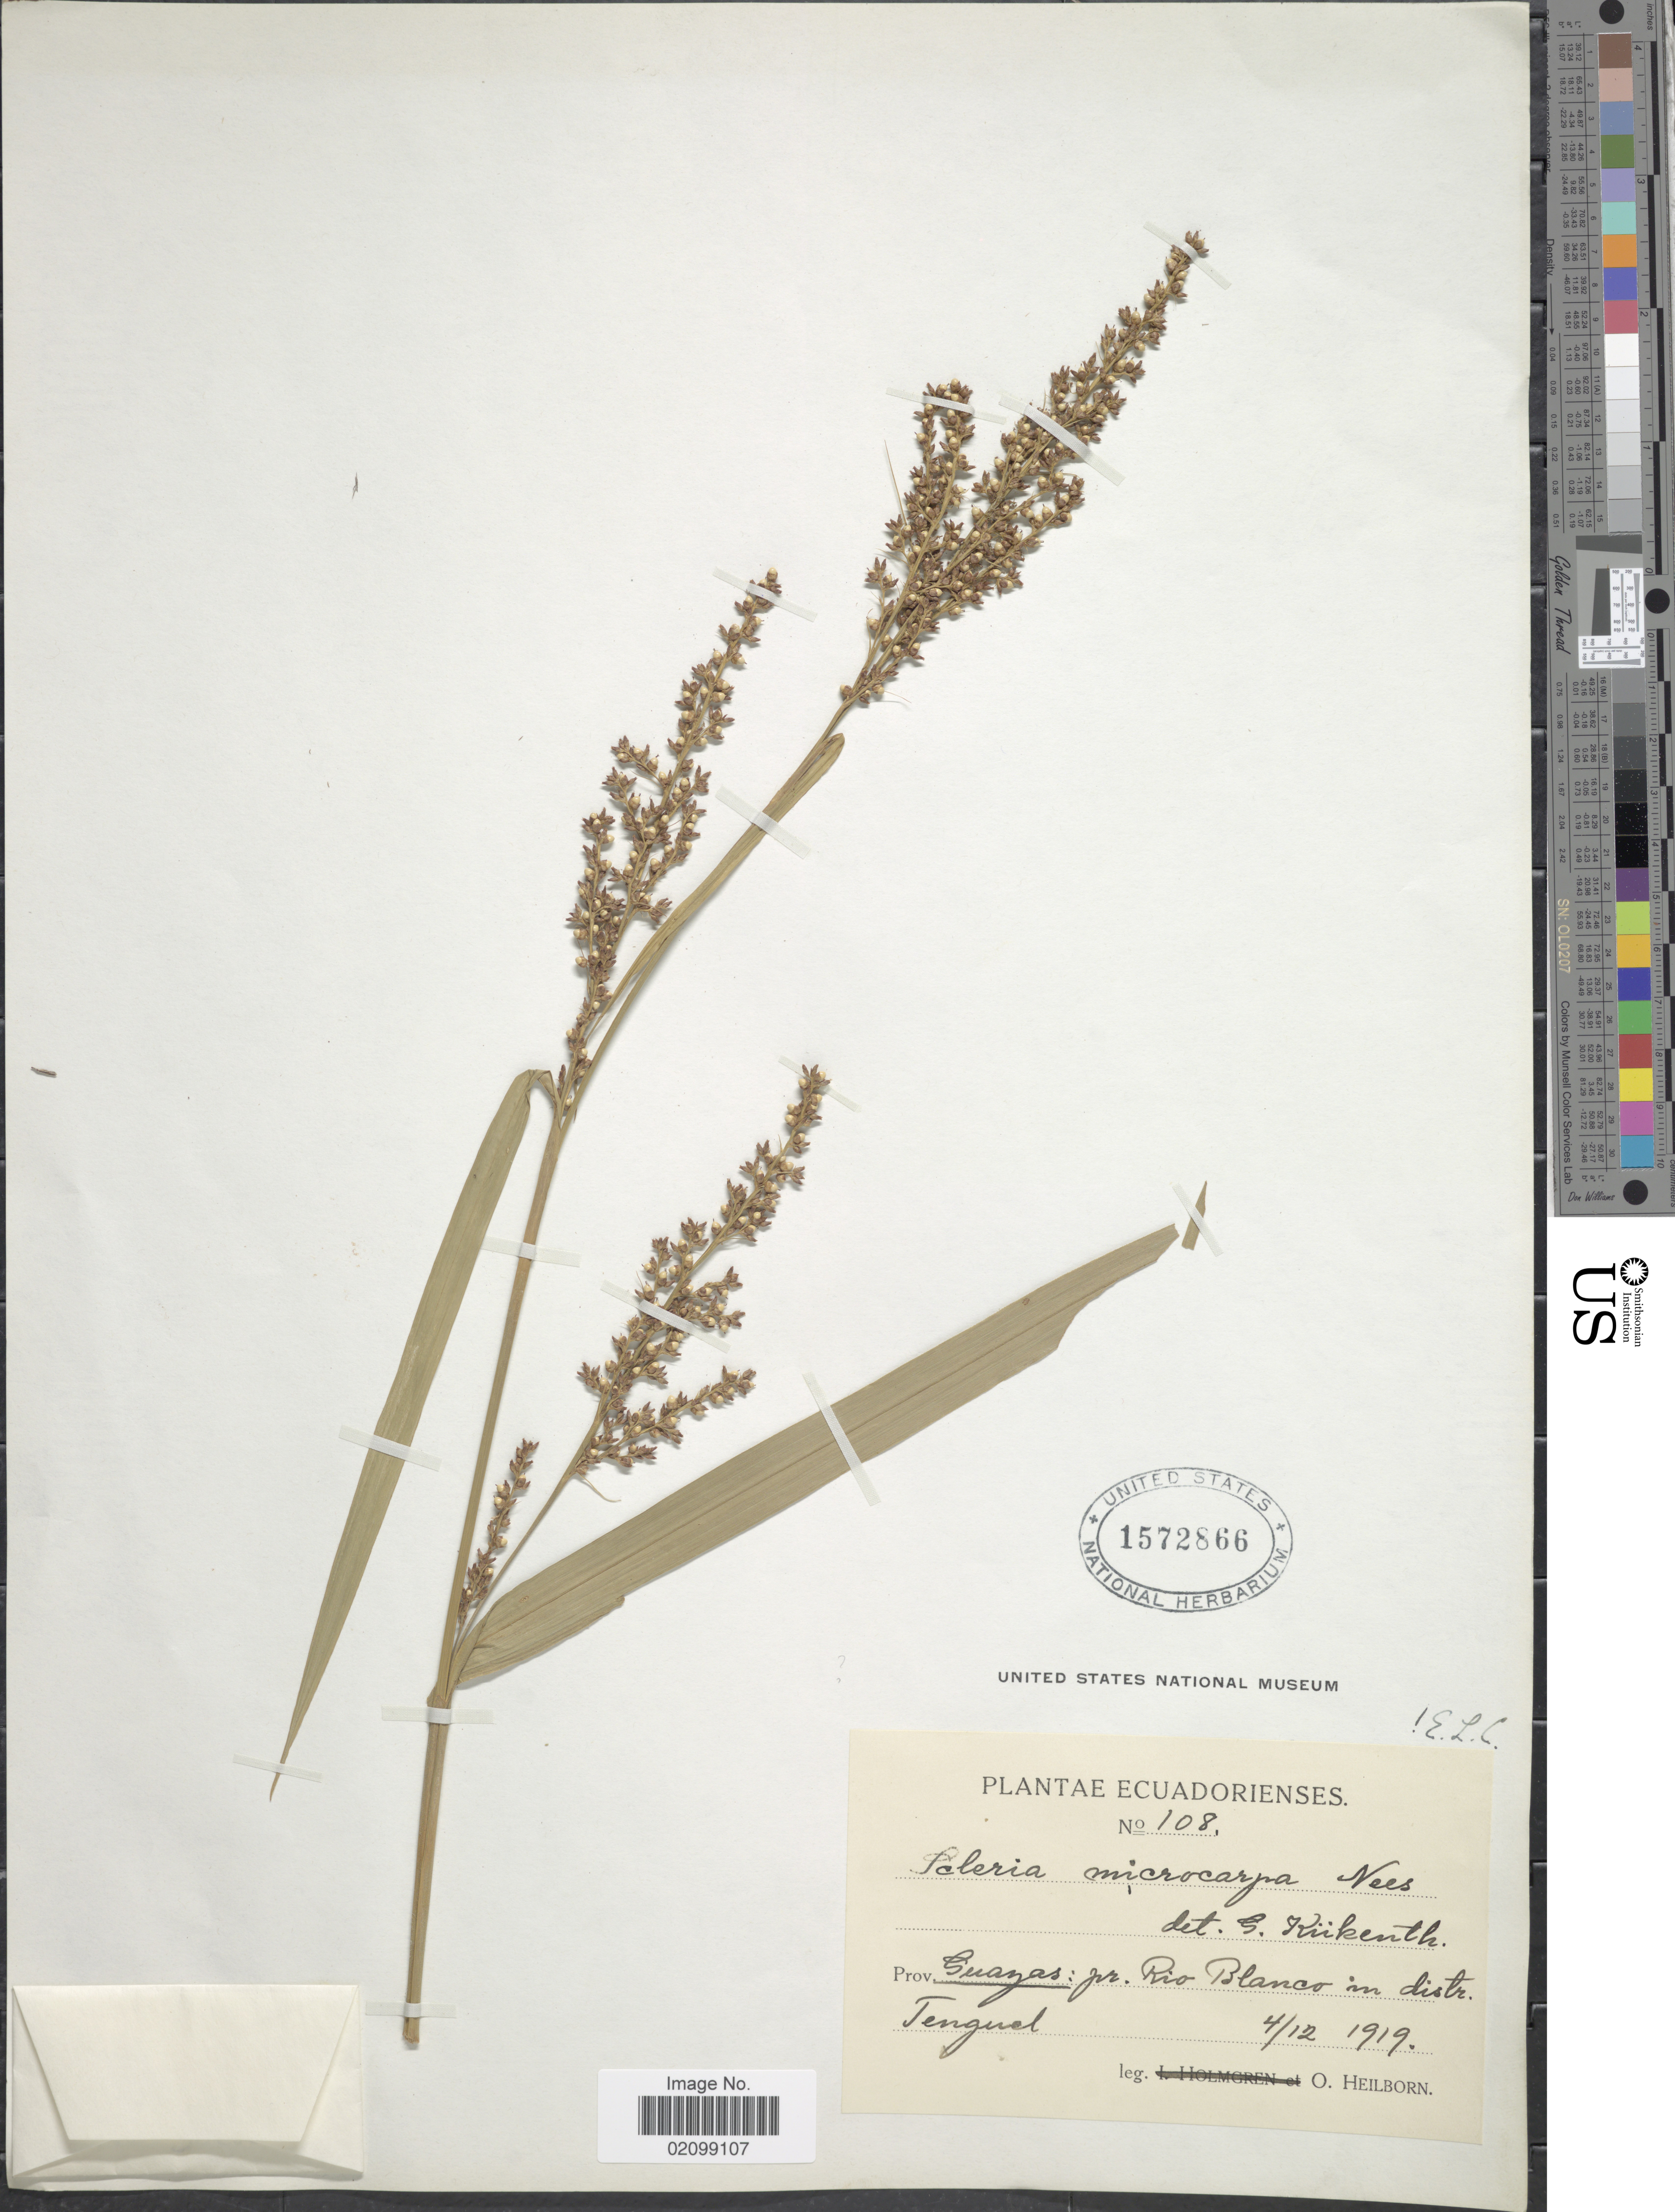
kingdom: Plantae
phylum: Tracheophyta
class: Liliopsida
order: Poales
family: Cyperaceae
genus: Scleria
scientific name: Scleria microcarpa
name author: Nees ex Kunth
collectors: O. Heilbron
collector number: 108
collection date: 1919-12-04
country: Ecuador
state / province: Guayas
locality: Prov. Guayas: pr. Rio Blanco in distr. Tenguel.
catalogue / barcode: US 1572866